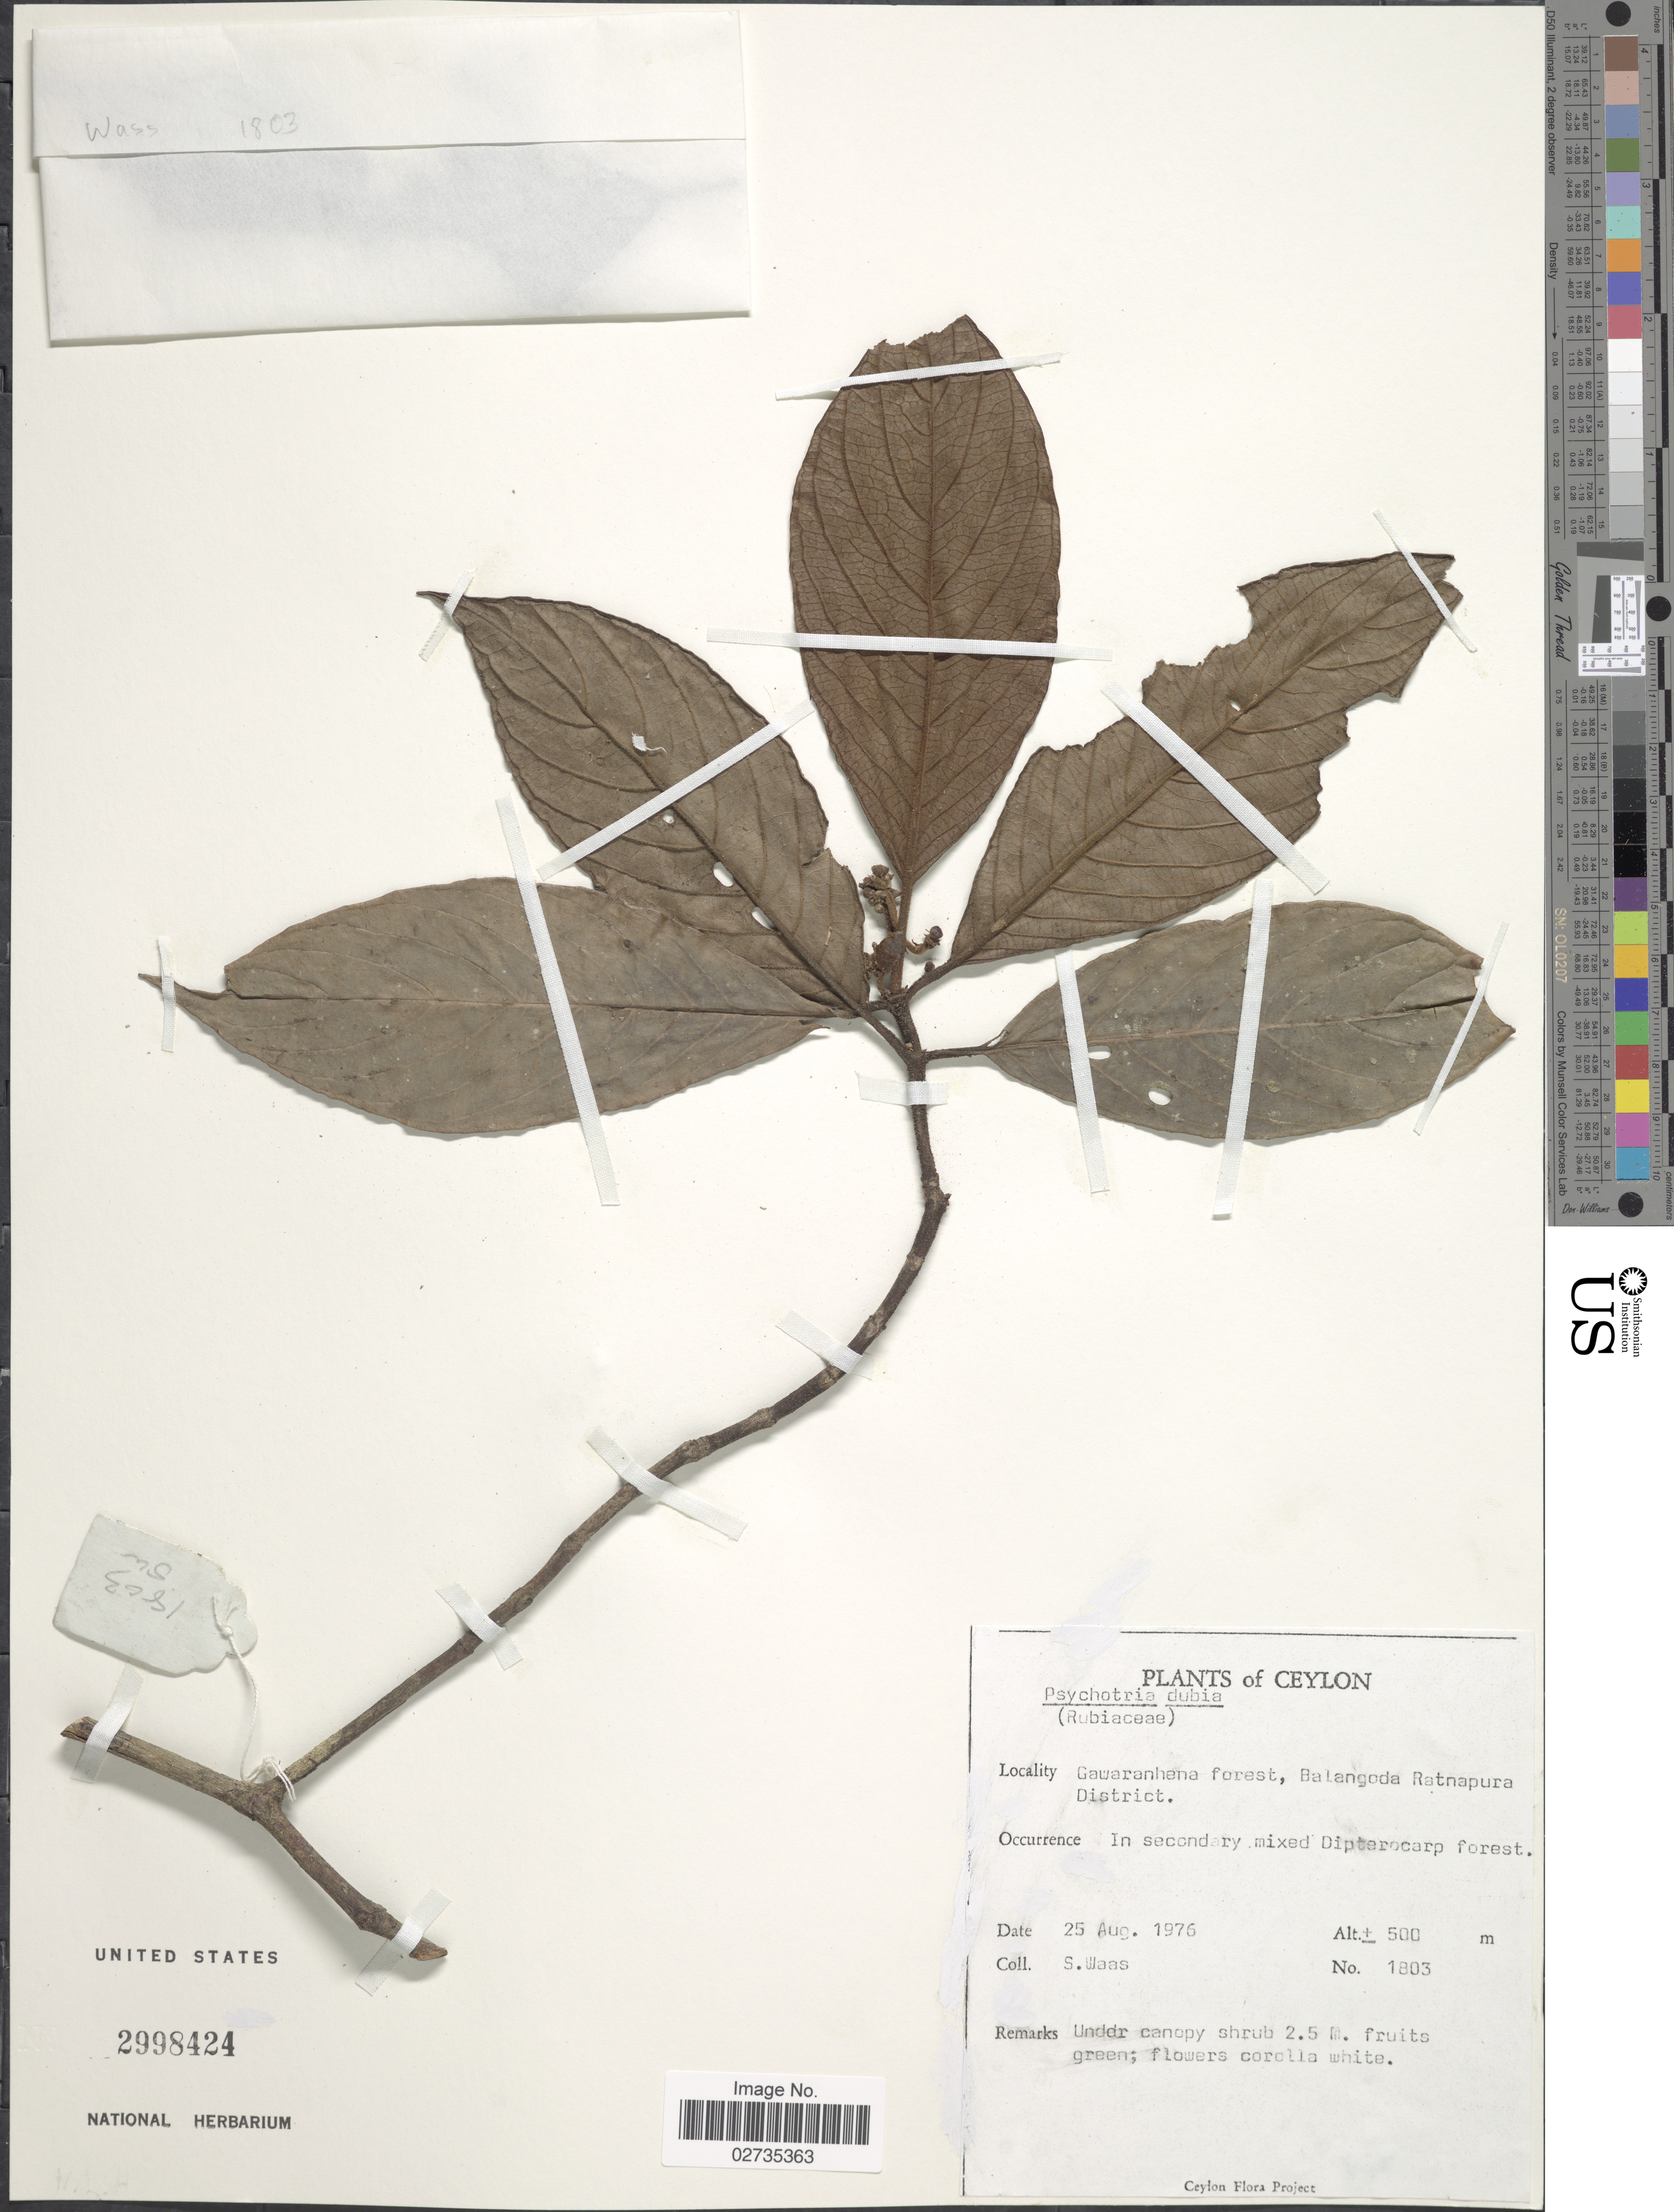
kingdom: Plantae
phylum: Tracheophyta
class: Magnoliopsida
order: Gentianales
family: Rubiaceae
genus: Psychotria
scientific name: Psychotria dubia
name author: (Wight) Alston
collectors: S. Waas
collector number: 1803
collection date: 1976-08-25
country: Sri Lanka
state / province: Sabaragamuwa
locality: Ceylon, Gawaranhena forest, Balangoda Ratnapura District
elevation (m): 500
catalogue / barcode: US 2998424